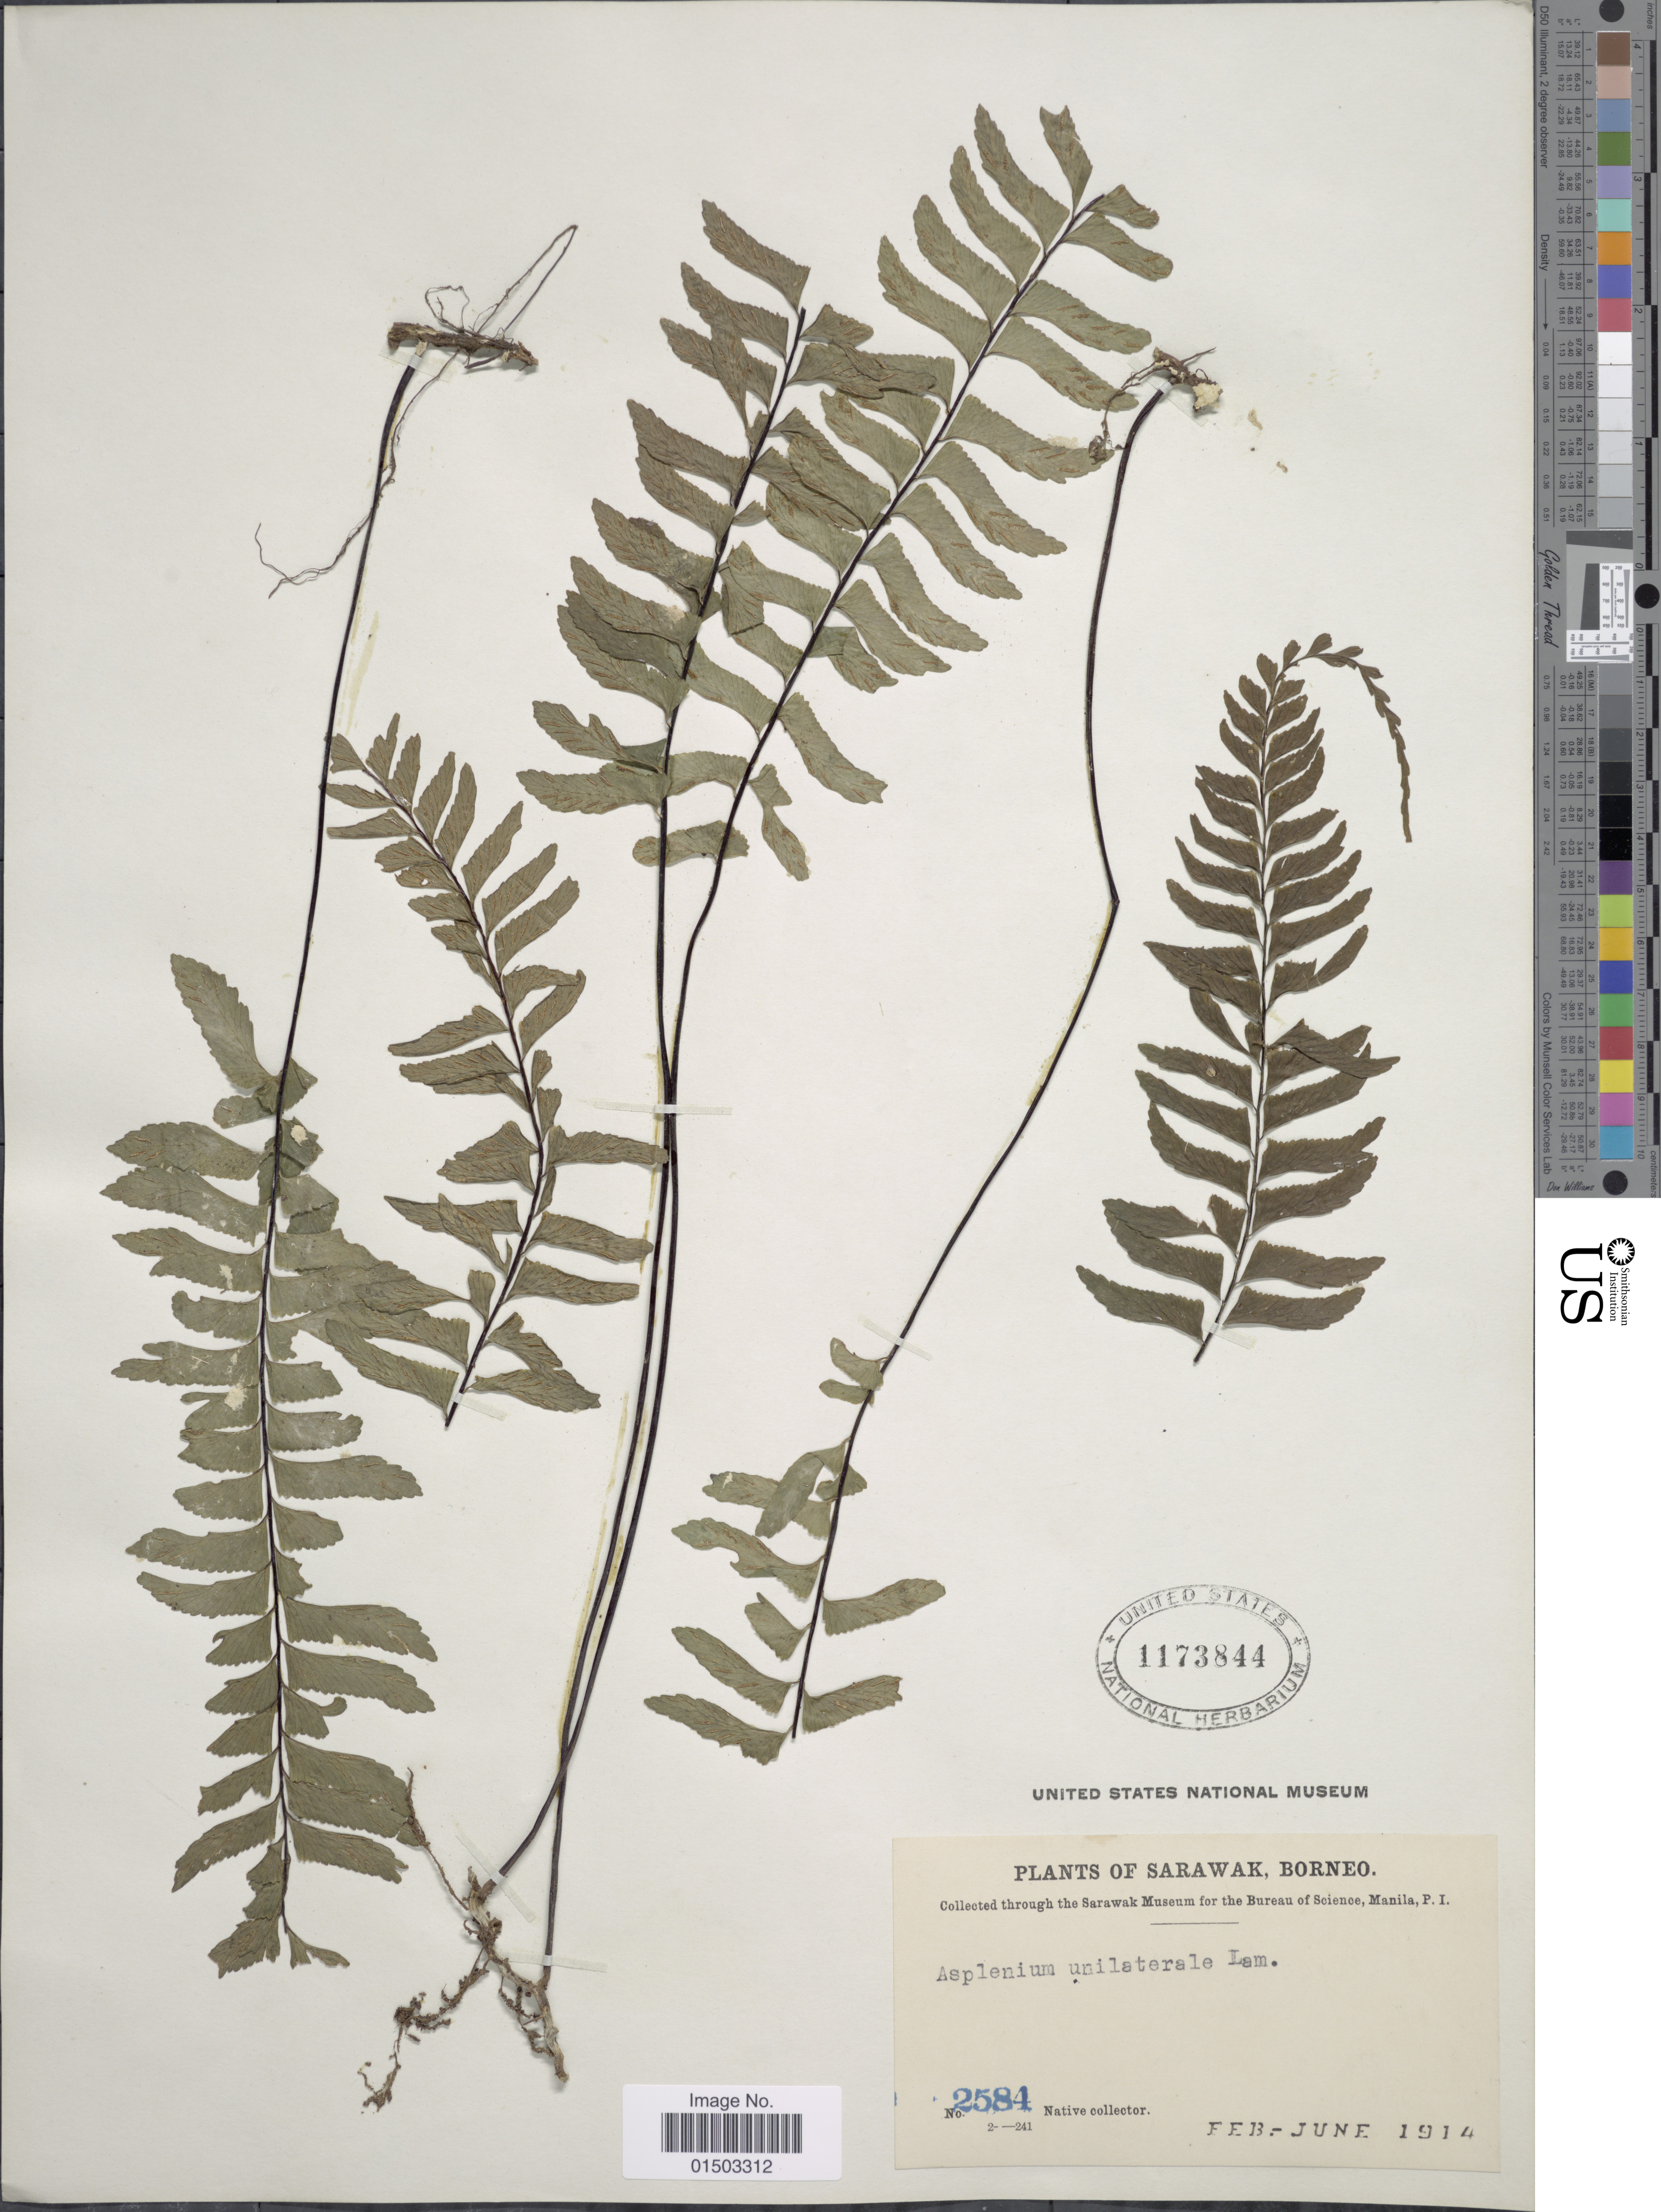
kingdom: Plantae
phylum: Tracheophyta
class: Polypodiopsida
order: Polypodiales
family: Aspleniaceae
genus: Hymenasplenium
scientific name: Hymenasplenium unilaterale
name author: (Lam.) Hayata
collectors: Native collector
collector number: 2584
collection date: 1914-02/1914-06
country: Malaysia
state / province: Sarawak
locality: Sarawak, Borneo.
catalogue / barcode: US 1173844